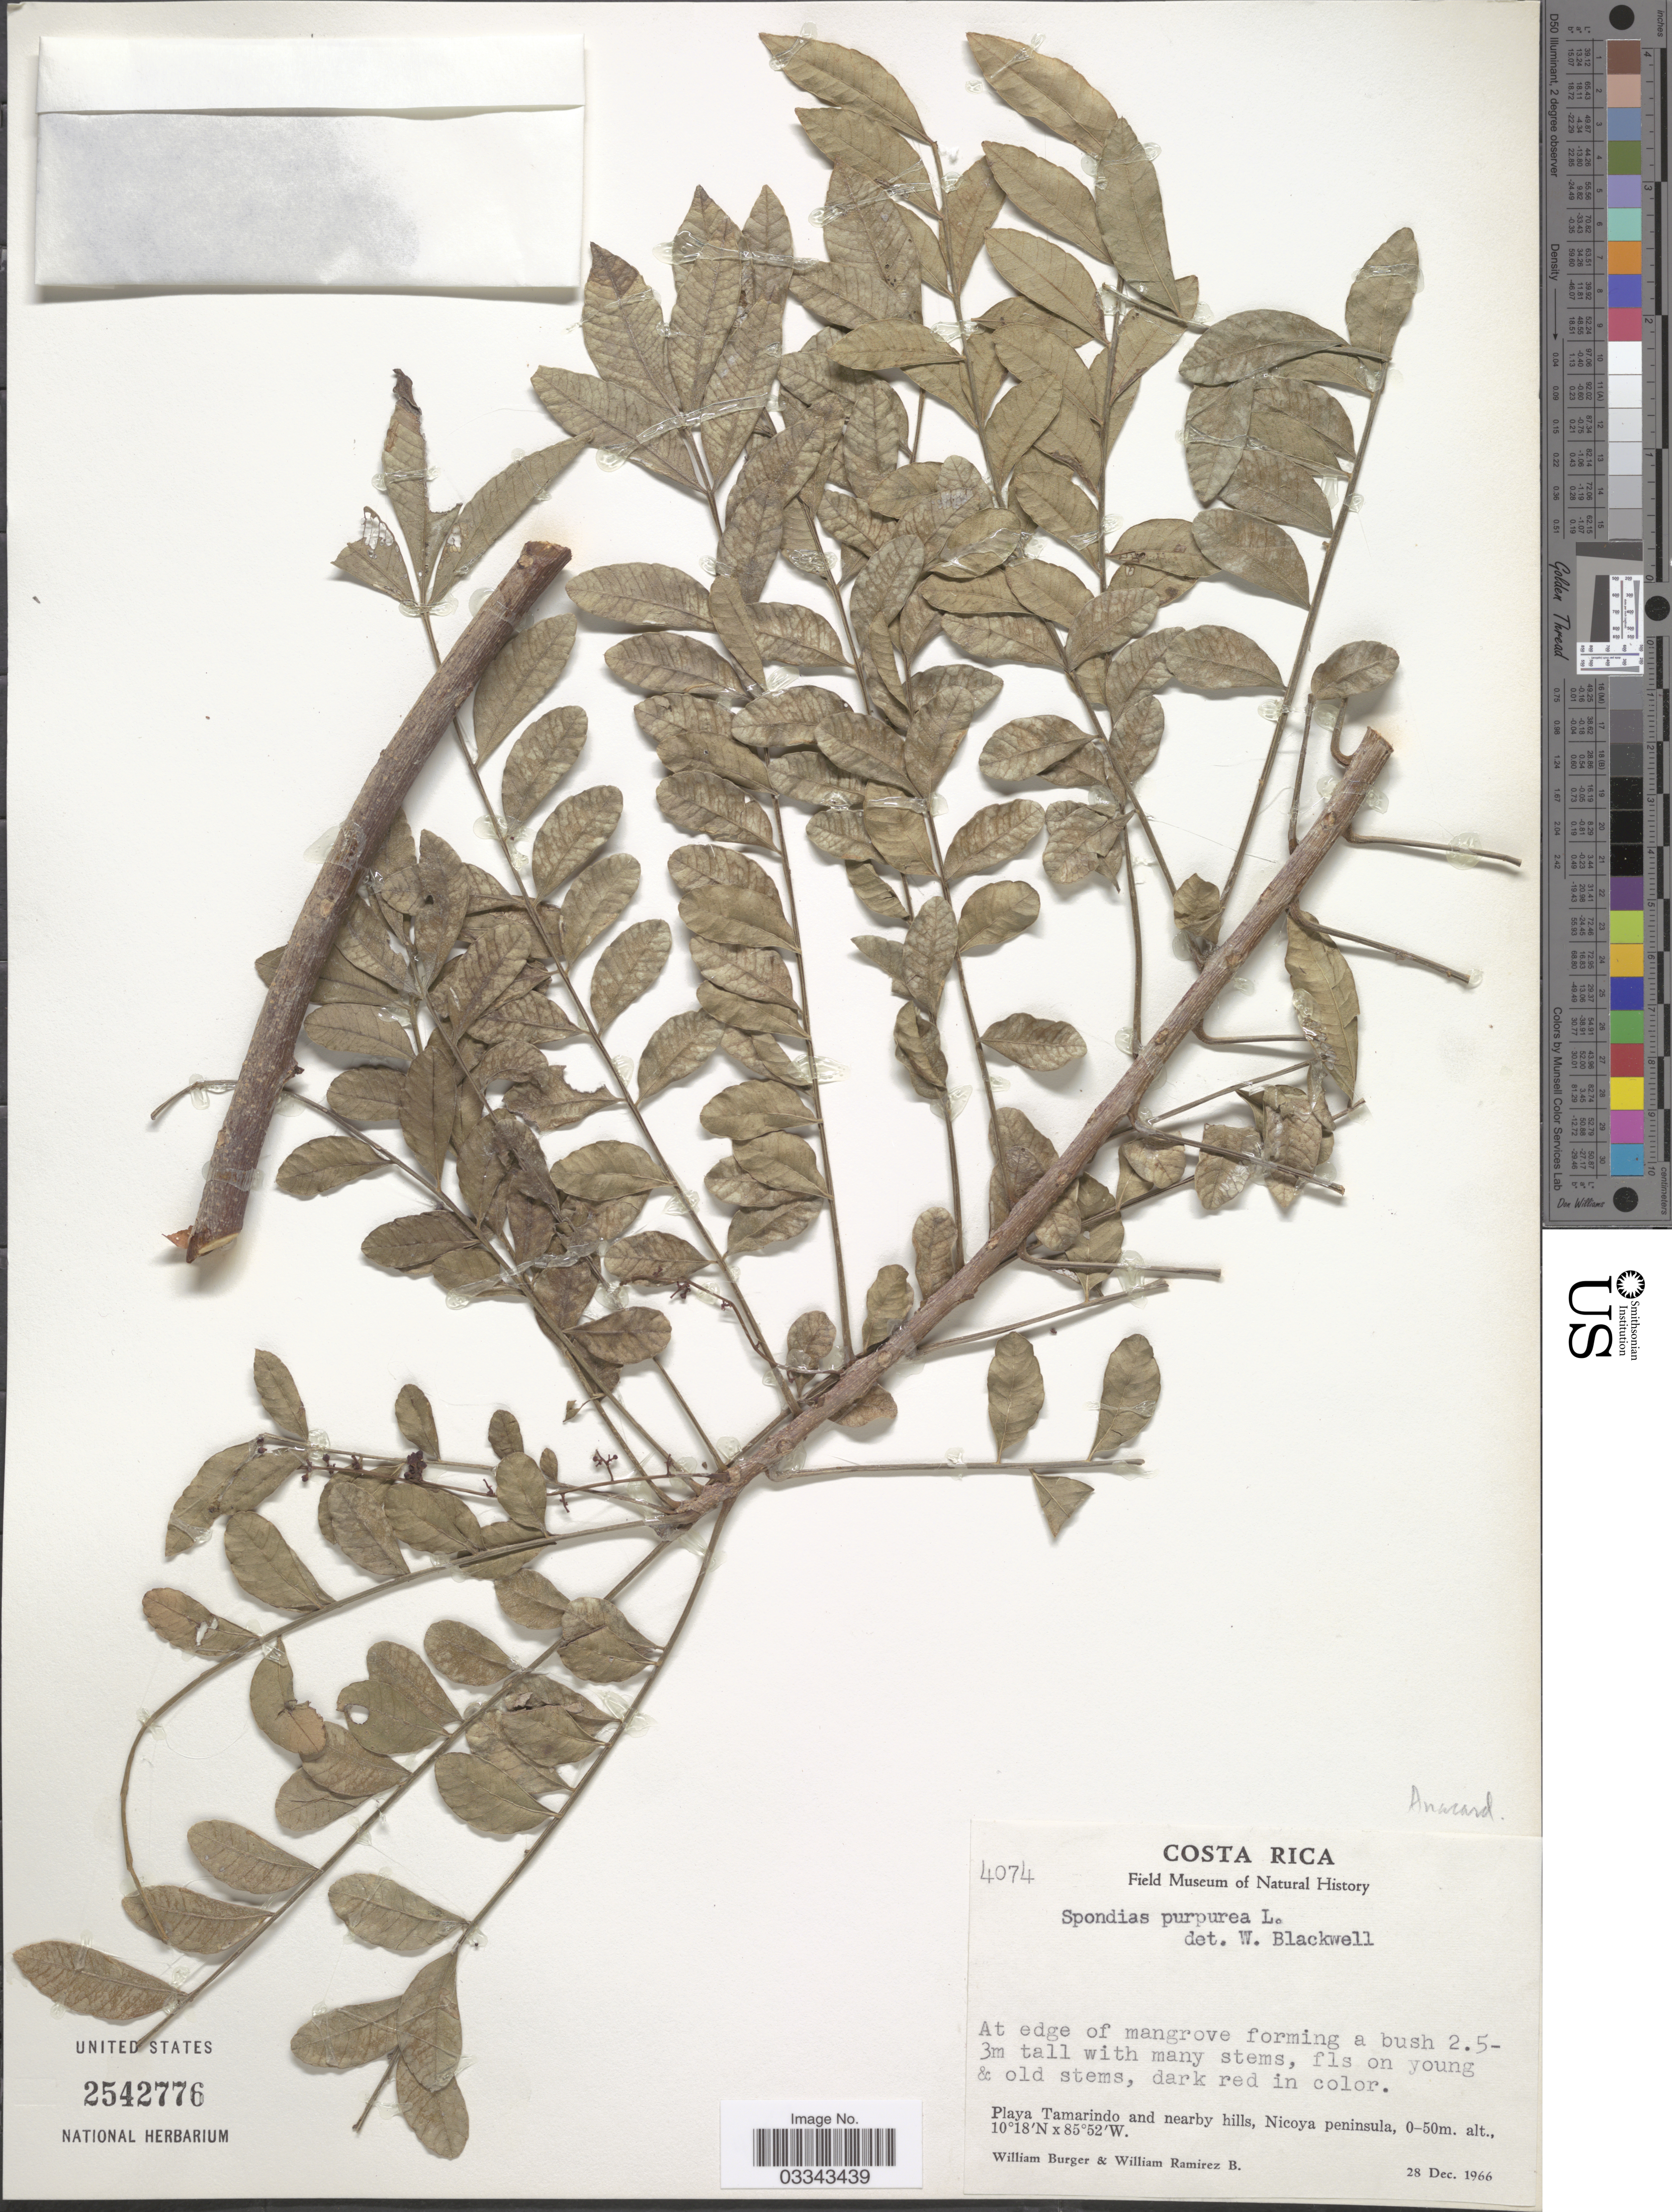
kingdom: Plantae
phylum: Tracheophyta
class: Magnoliopsida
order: Sapindales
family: Anacardiaceae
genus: Spondias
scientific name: Spondias purpurea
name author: L.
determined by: Mitchell, John D.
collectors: W. Burger & W. Ramirez B.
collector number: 4074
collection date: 1966-12-28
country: Costa Rica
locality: Playa Tamarindo and nearby hills, Nicoya peninsula.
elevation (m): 0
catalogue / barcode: US 2542776